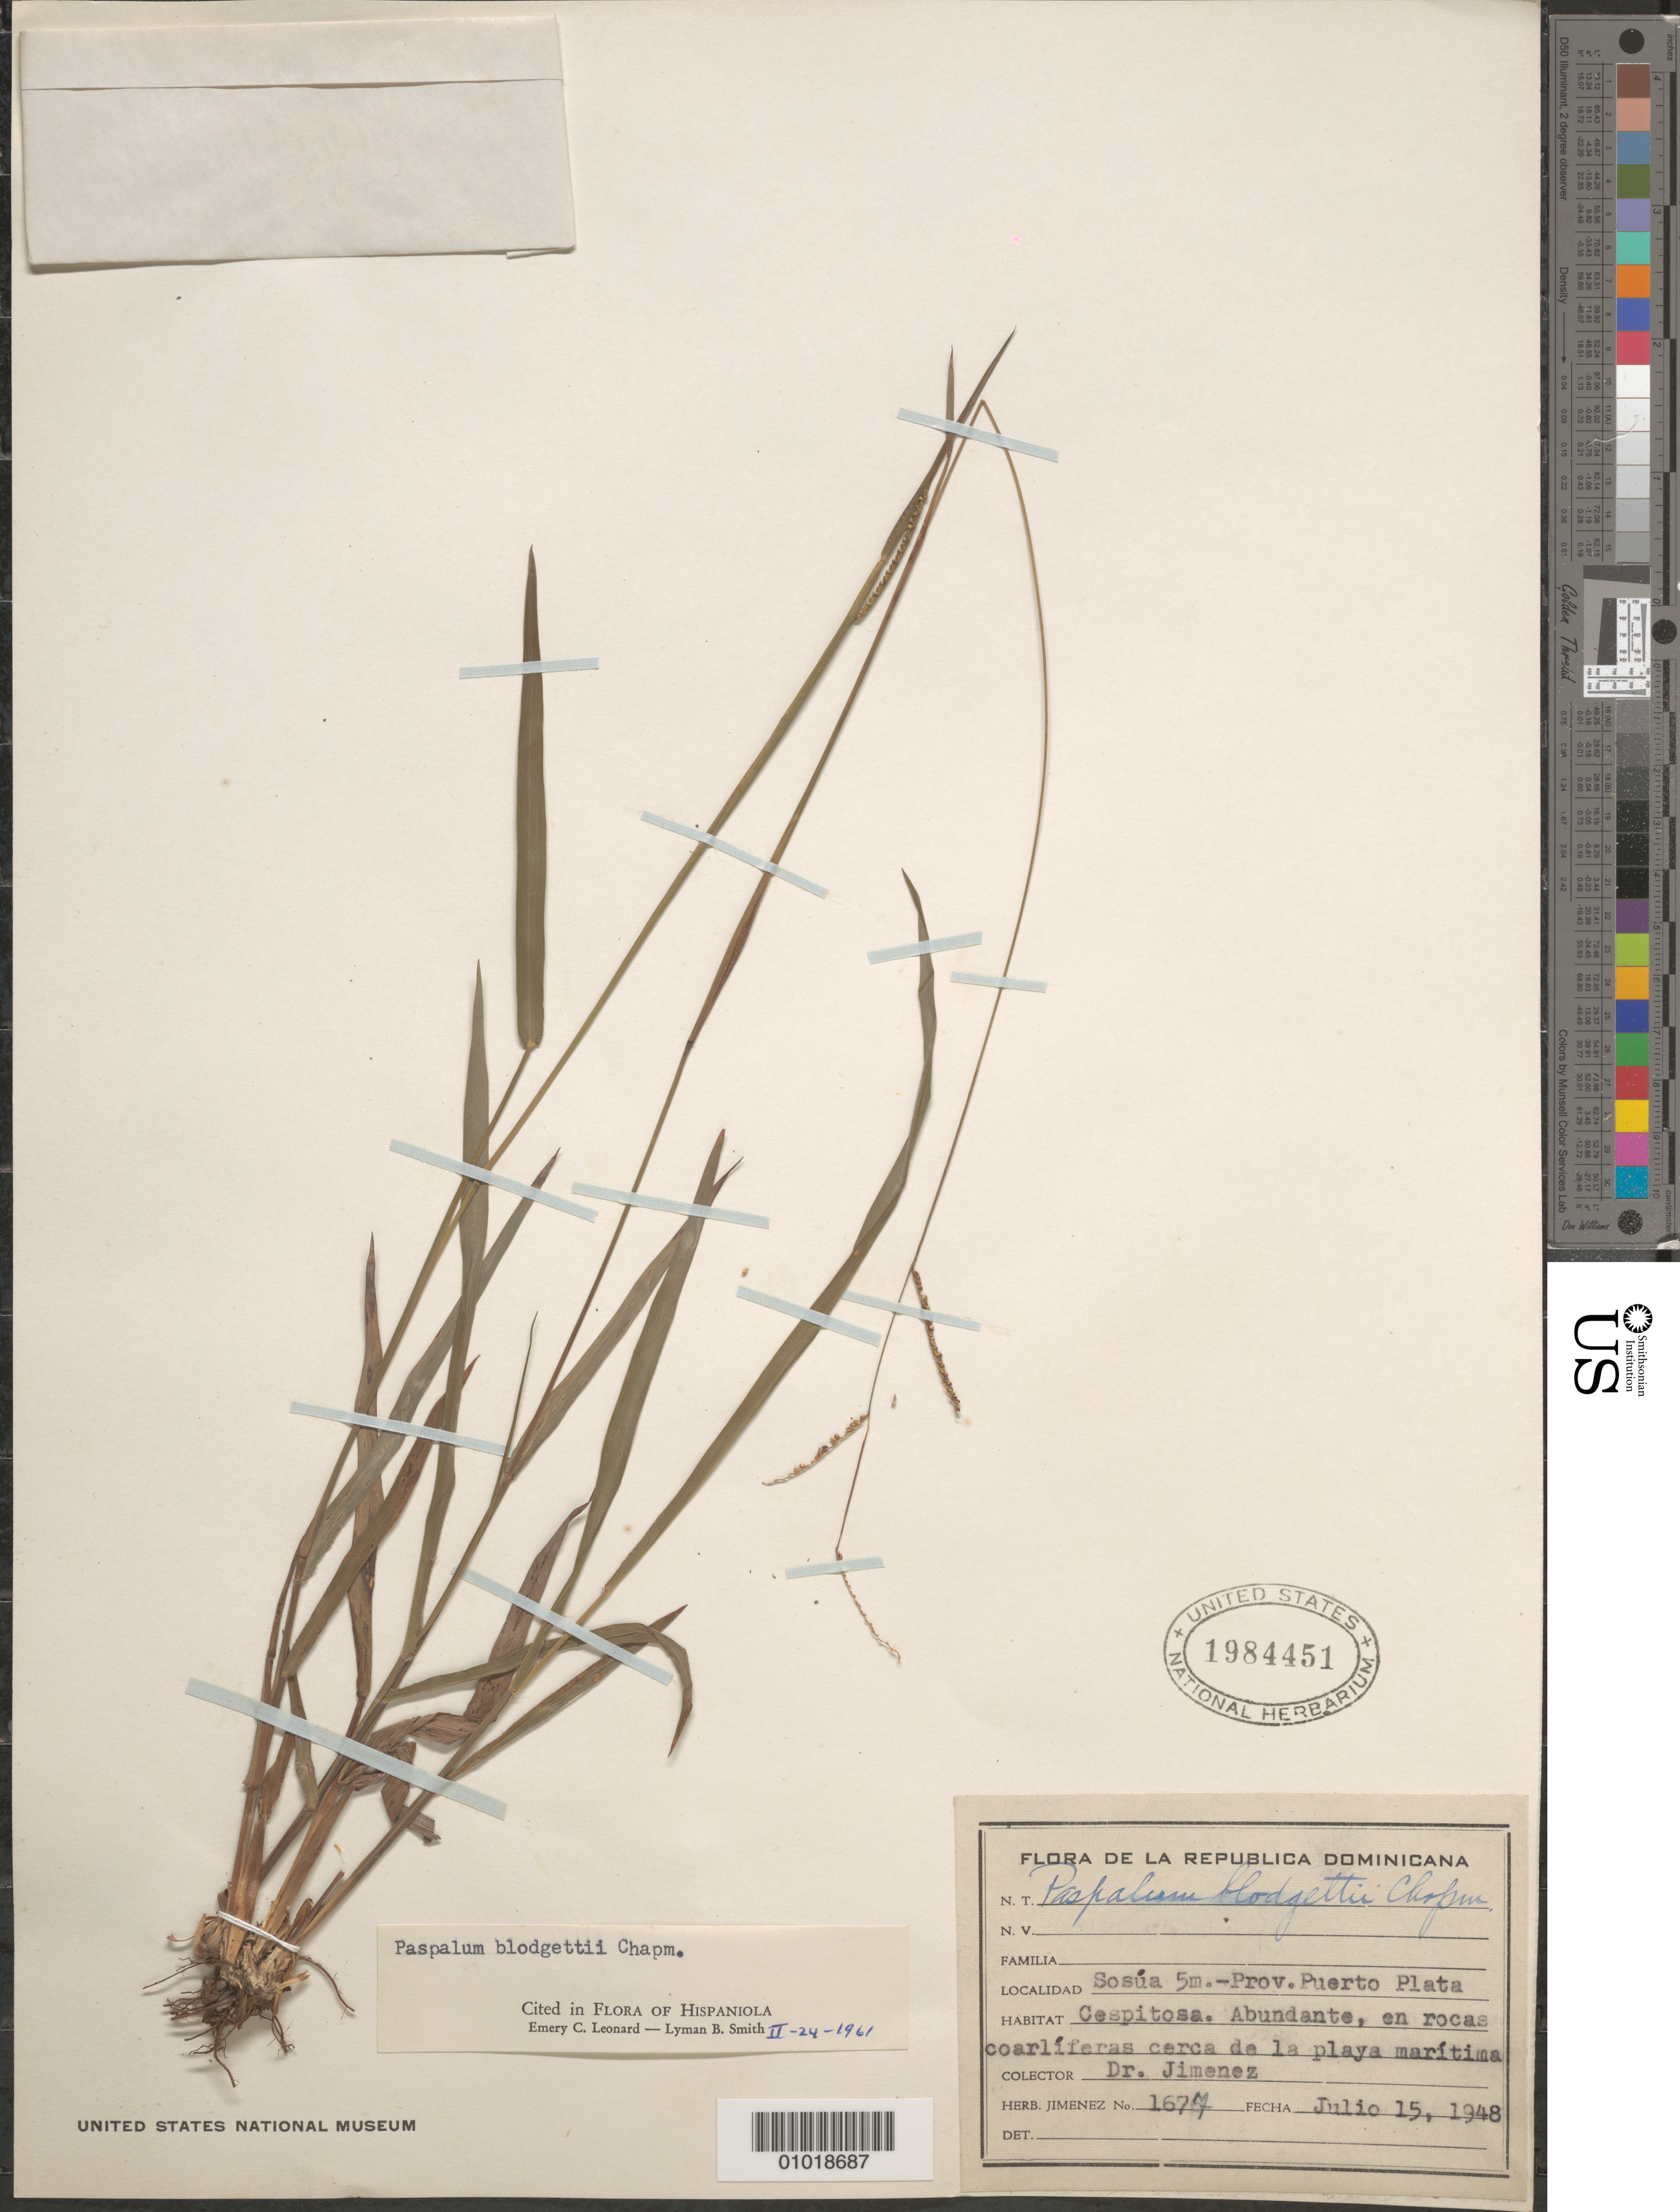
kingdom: Plantae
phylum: Tracheophyta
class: Liliopsida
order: Poales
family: Poaceae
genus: Paspalum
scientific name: Paspalum blodgettii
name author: Chapm.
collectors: Jimenez, --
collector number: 1677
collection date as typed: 15 Jul 1948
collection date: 1948-07-15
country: Dominican Republic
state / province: Puerto Plata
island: Hispaniola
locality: Sosua, 5m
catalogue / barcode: US 1984451